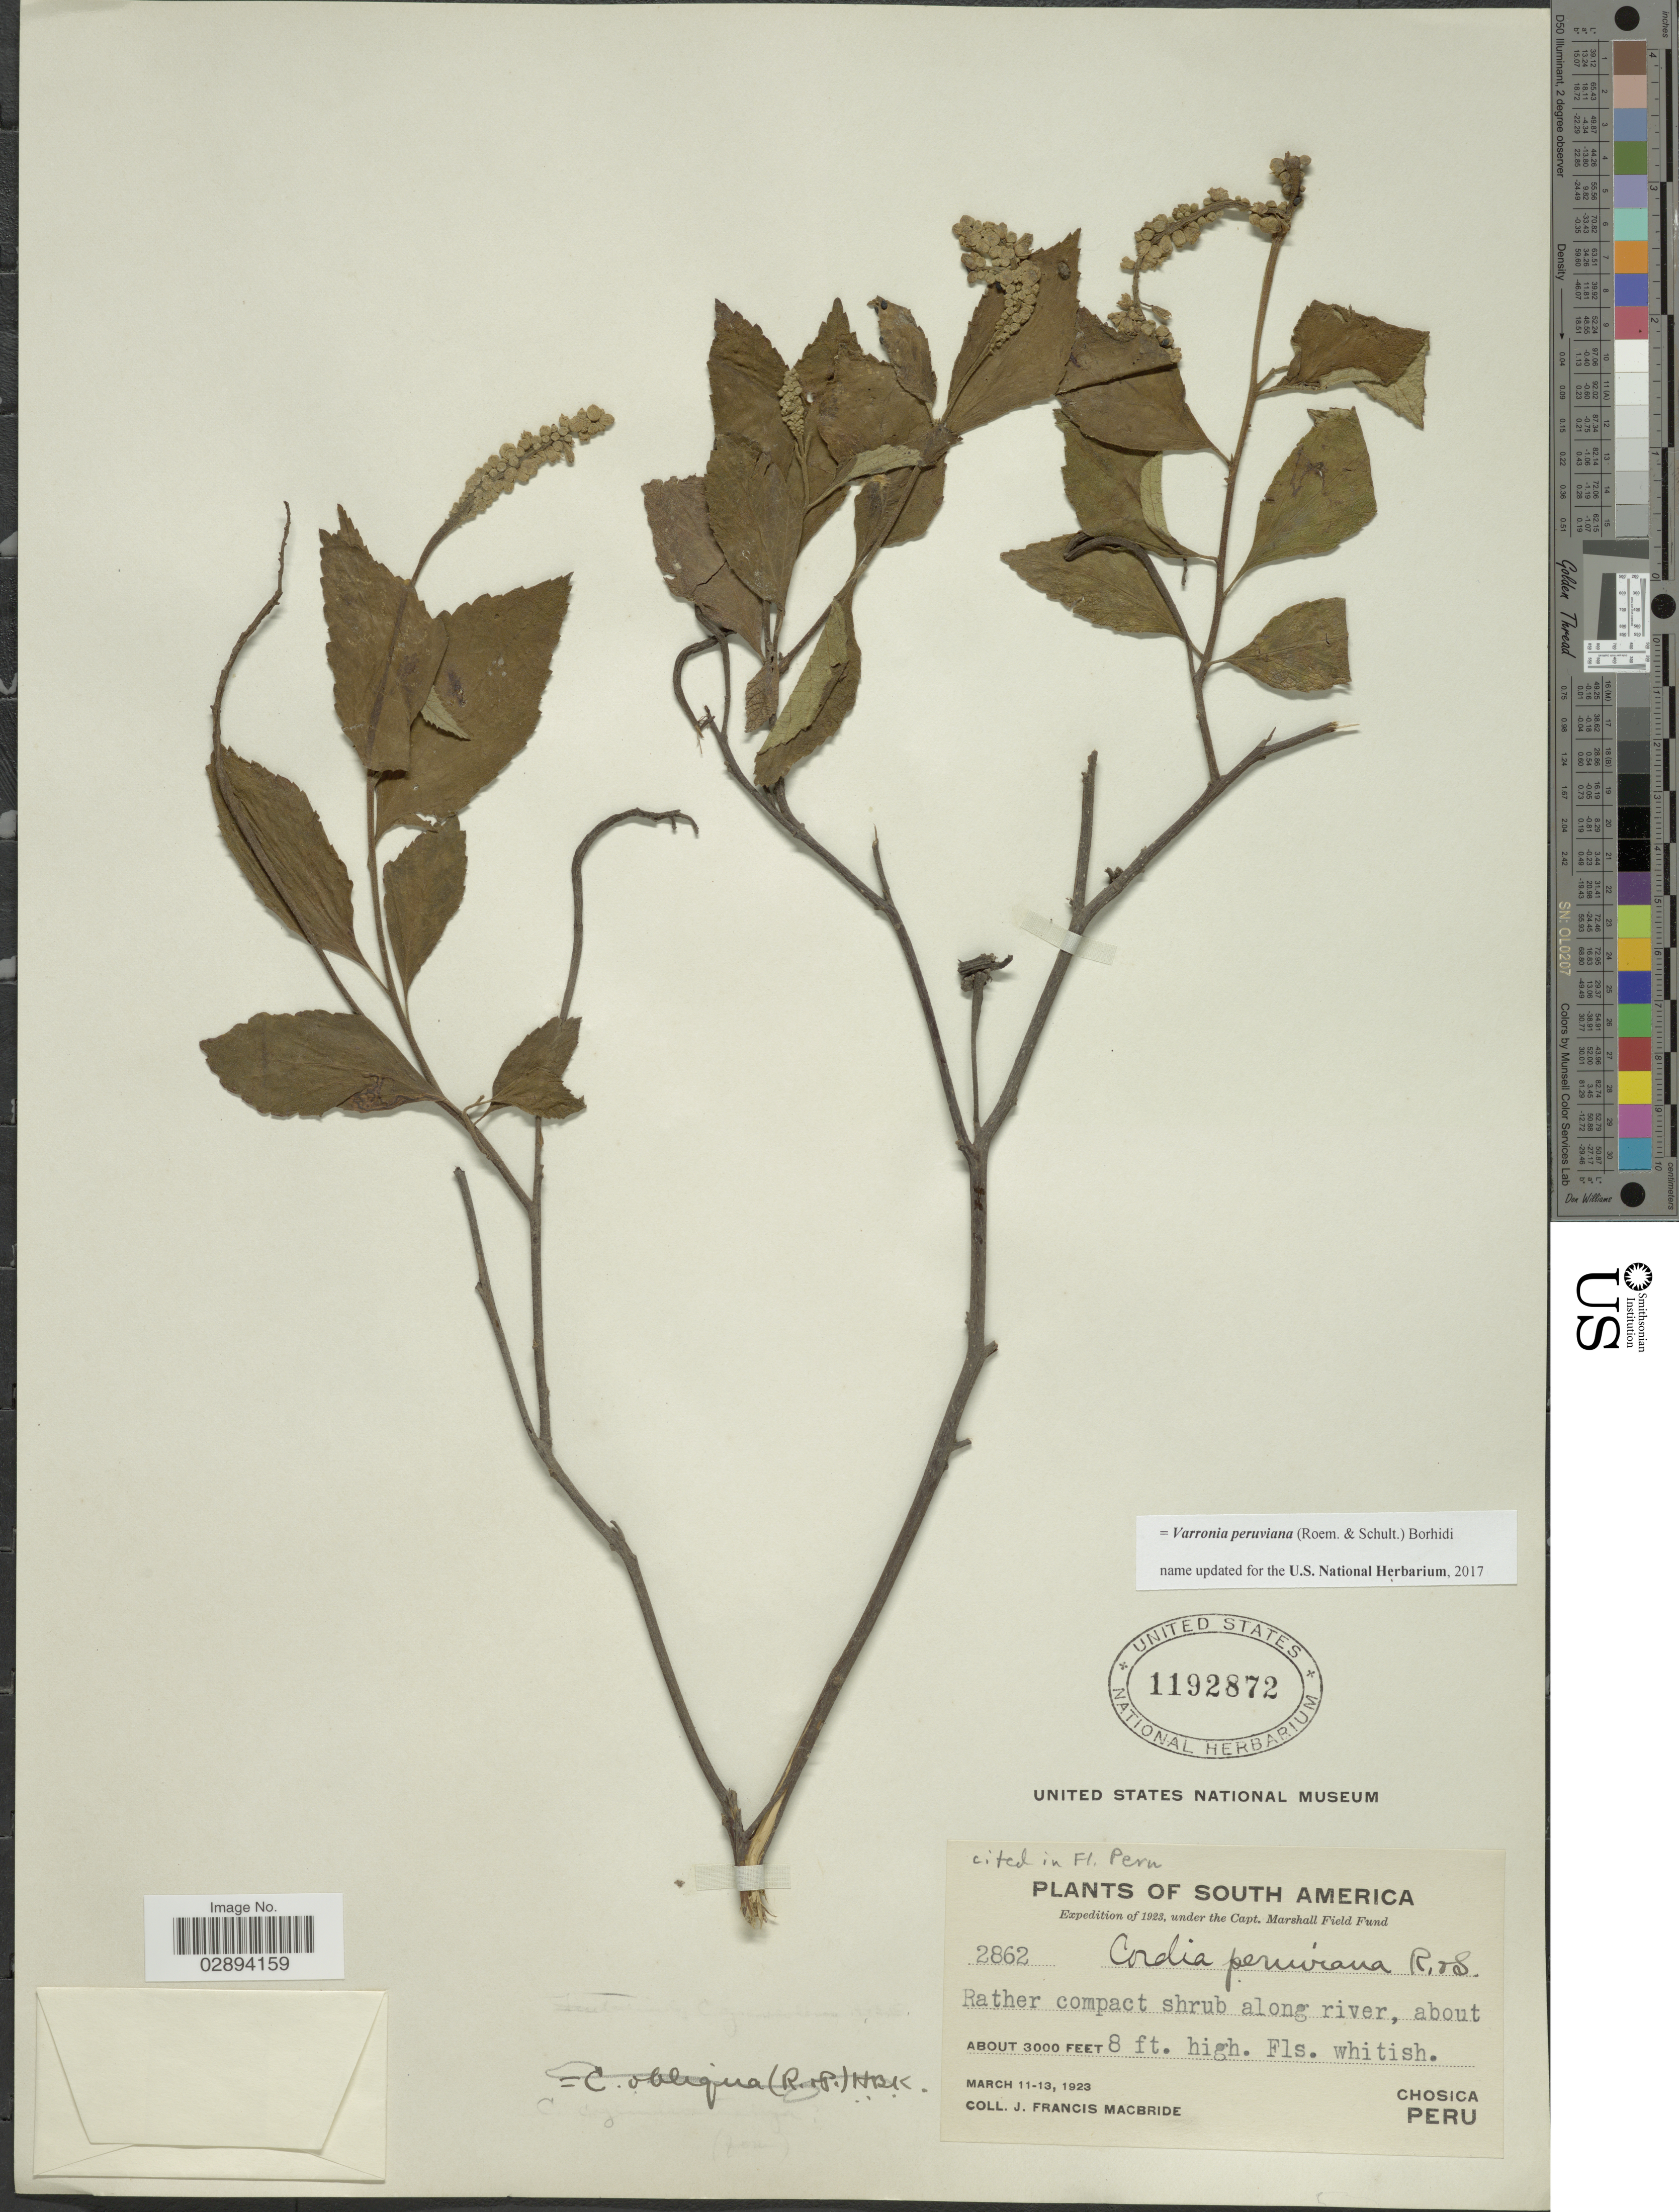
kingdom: Plantae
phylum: Tracheophyta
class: Magnoliopsida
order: Boraginales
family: Cordiaceae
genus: Varronia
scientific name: Varronia peruviana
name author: (Roem. & Schult.) Borhidi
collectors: J. F. Macbride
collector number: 2862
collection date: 1923-03-11/1923-03-13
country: Peru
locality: Chosica.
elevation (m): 914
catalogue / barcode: US 1192872